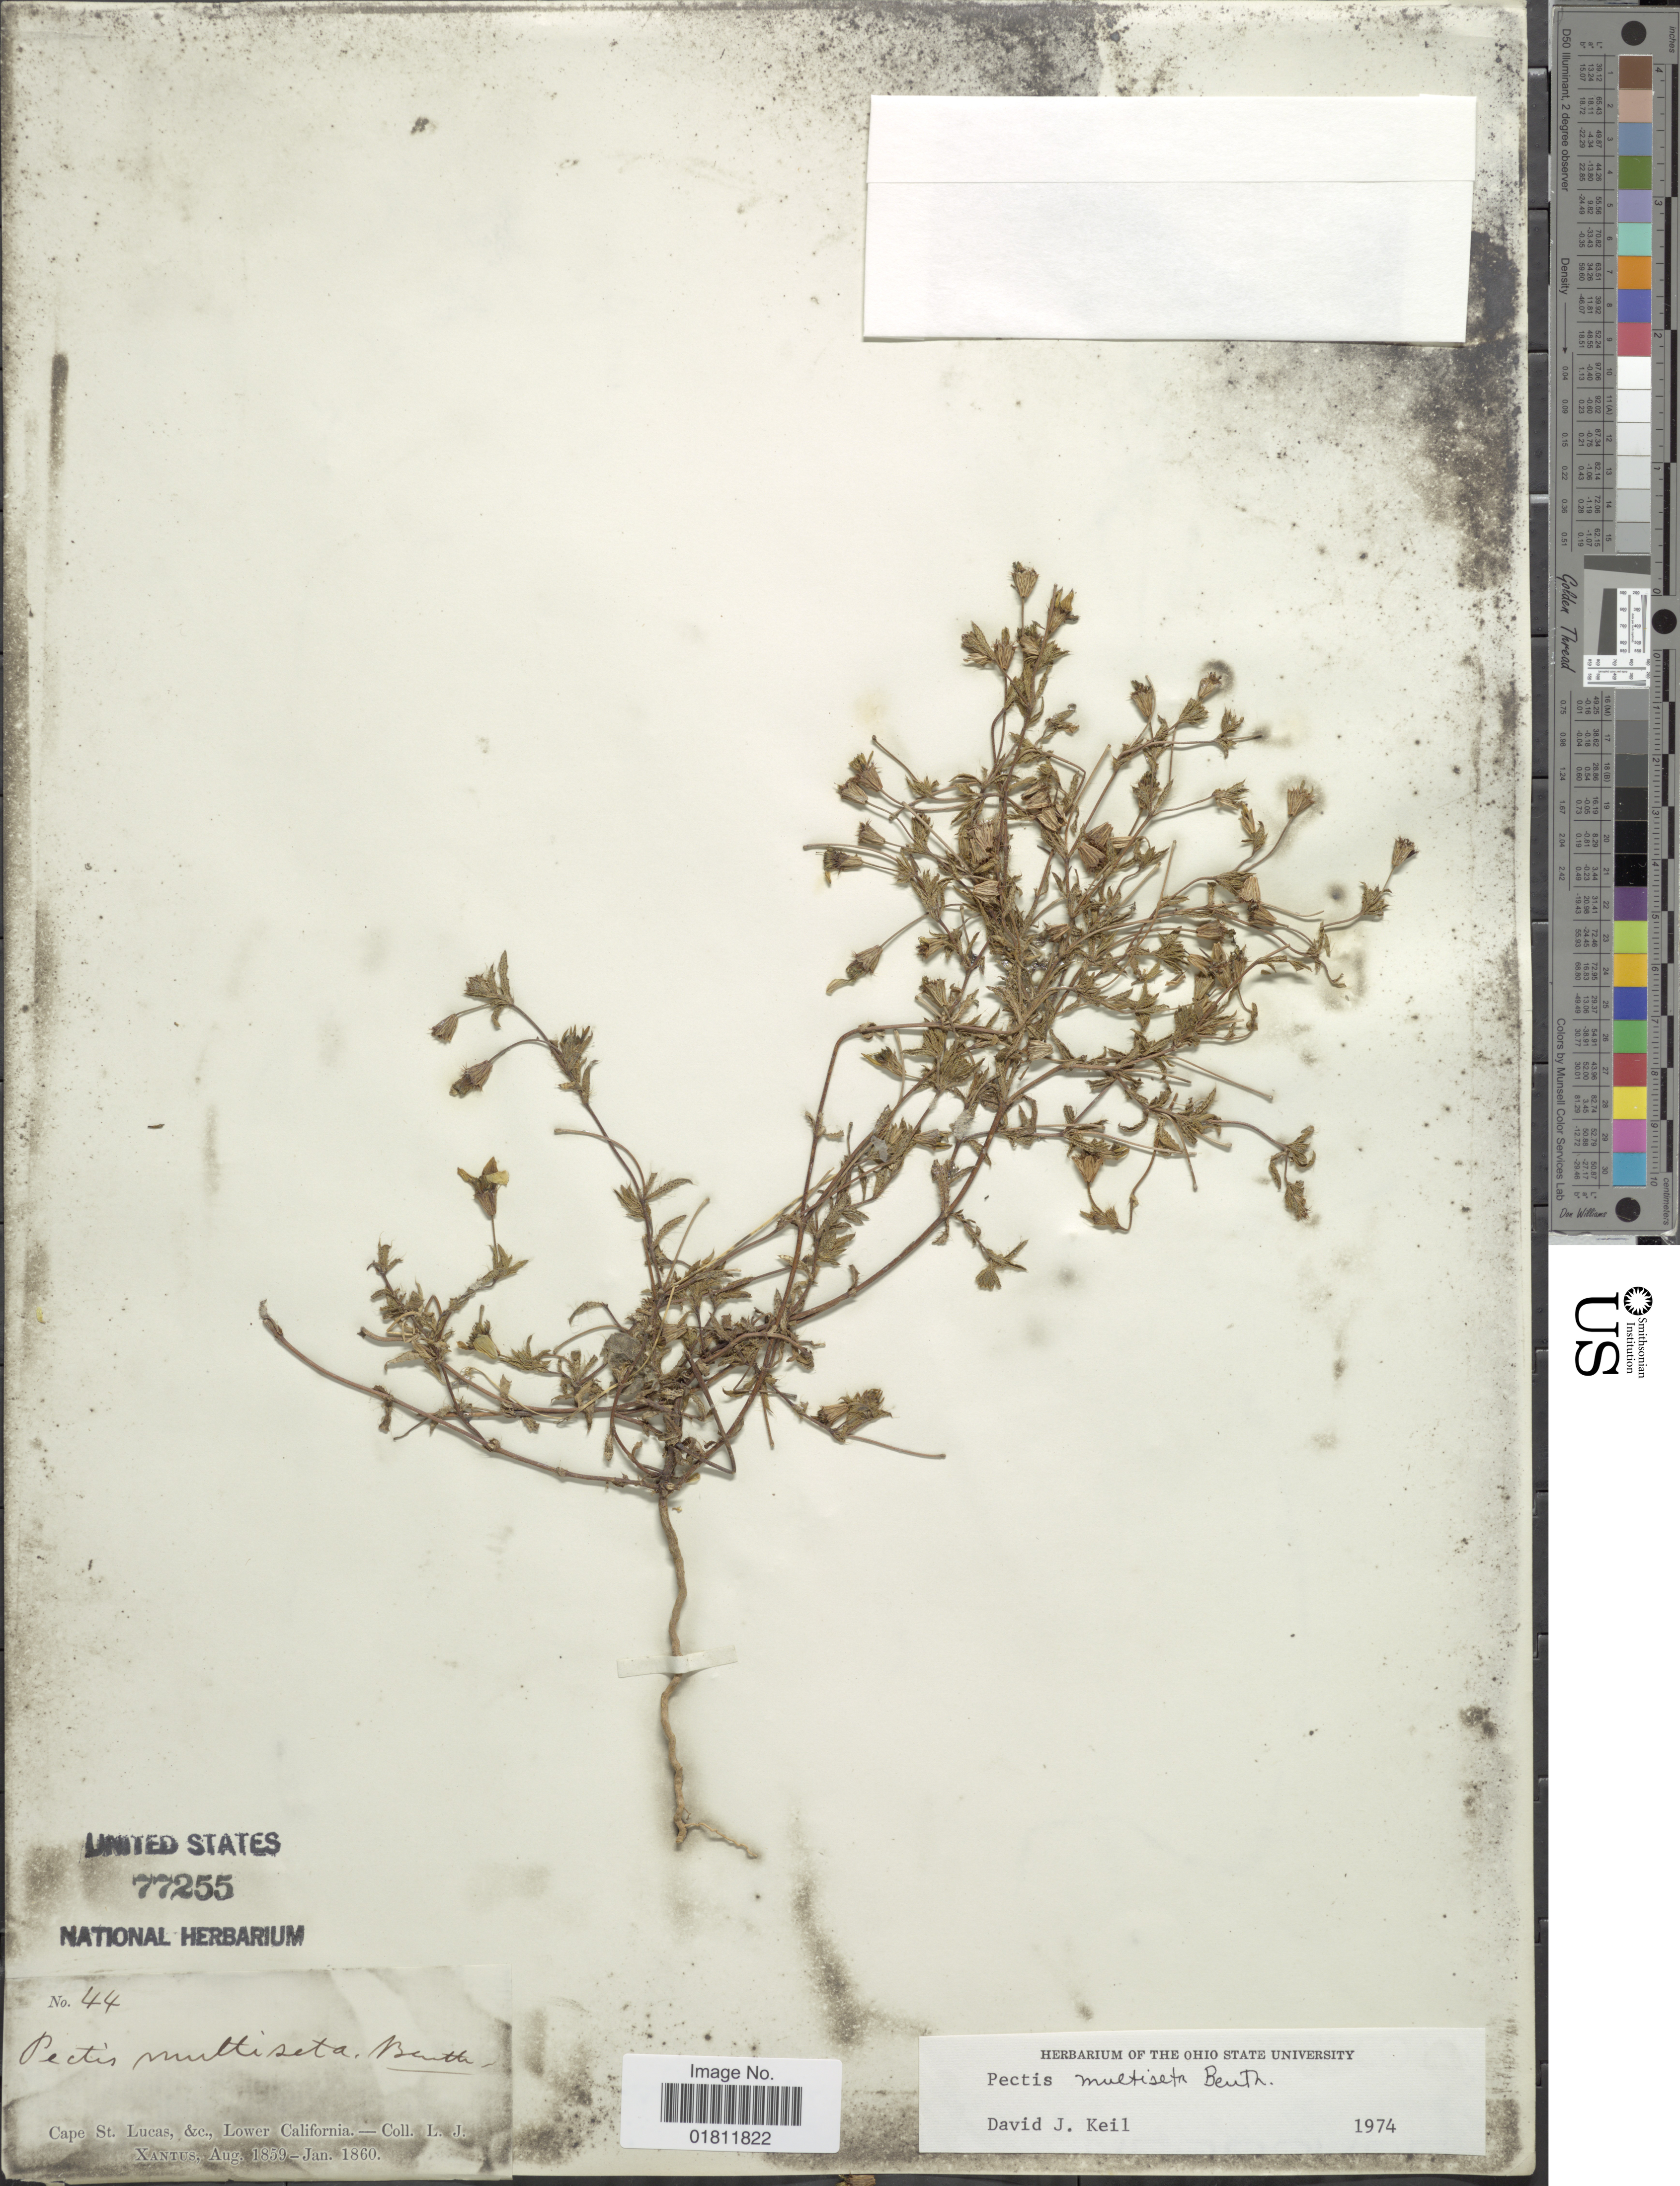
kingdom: Plantae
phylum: Tracheophyta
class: Magnoliopsida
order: Asterales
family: Asteraceae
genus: Pectis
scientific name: Pectis multiceps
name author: Urb.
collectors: L. J. Xantus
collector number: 44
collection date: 1859-08/1860-01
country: Mexico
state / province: Baja California Sur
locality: Cape St. Lucas & c. Lower California.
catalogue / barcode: US 77255